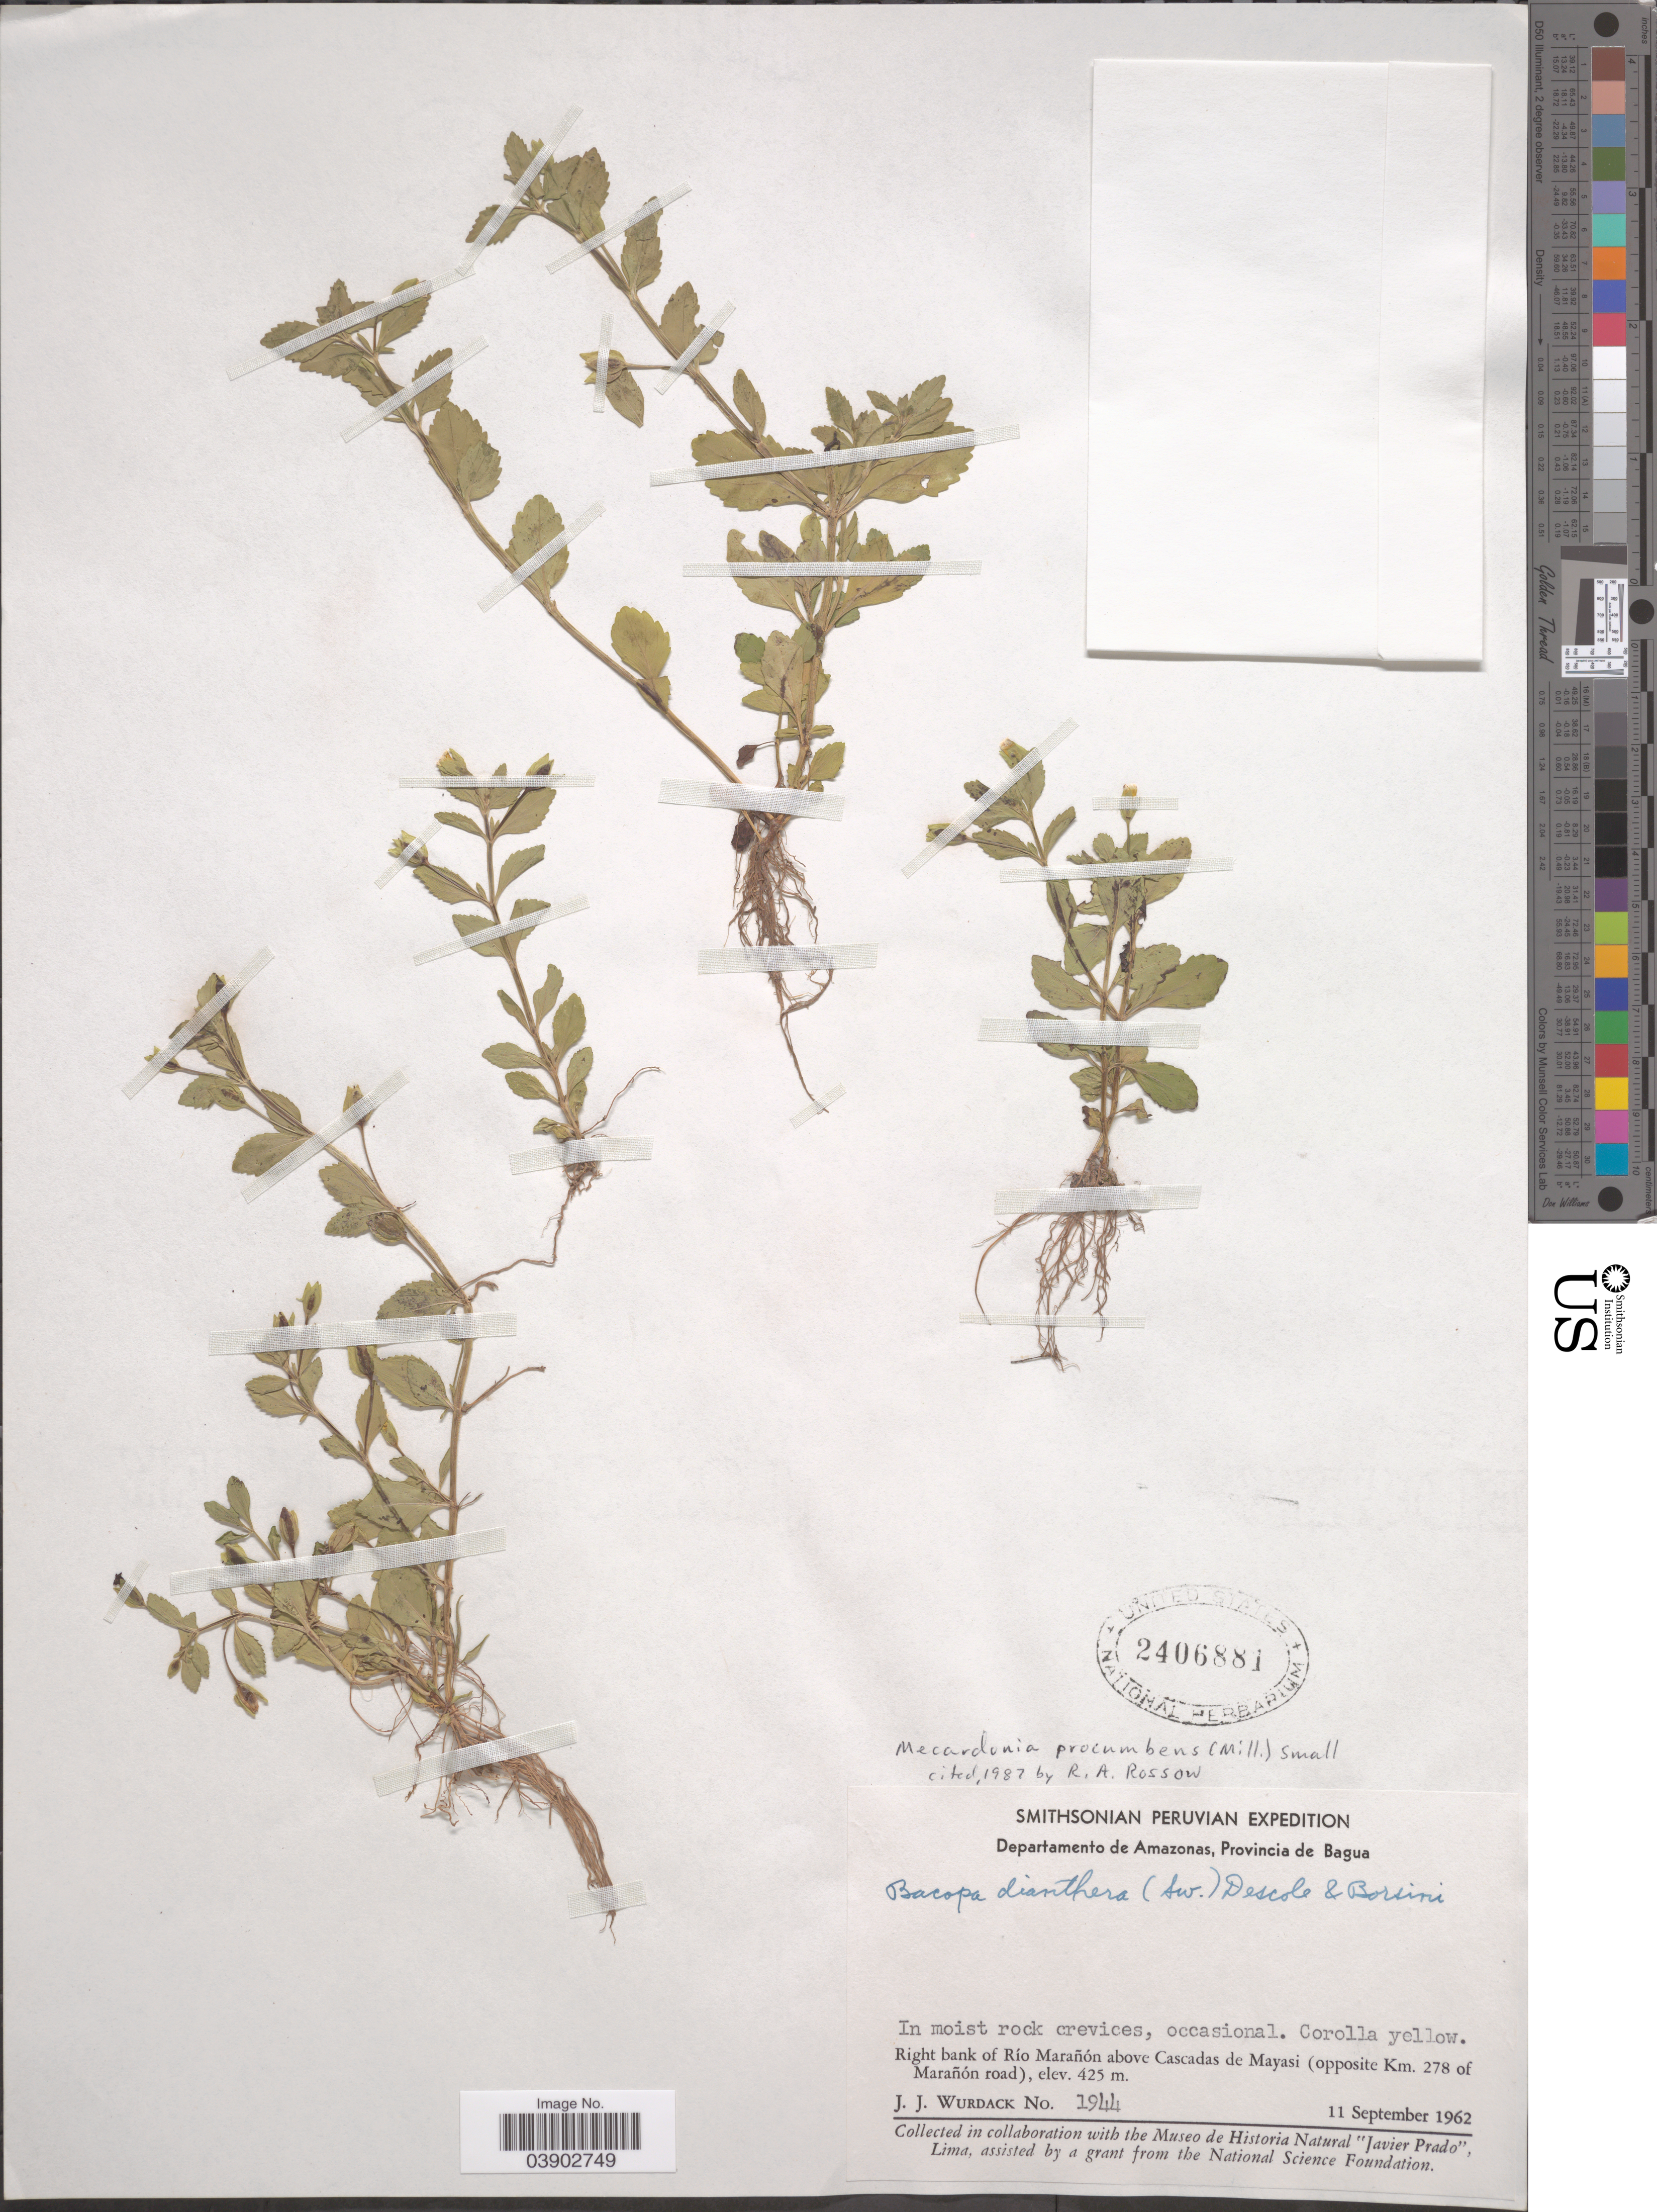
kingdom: Plantae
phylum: Tracheophyta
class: Magnoliopsida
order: Lamiales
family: Plantaginaceae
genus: Mecardonia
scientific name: Mecardonia procumbens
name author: (Mill.) Small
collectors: J. J. Wurdack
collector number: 1944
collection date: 1962-09-11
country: Peru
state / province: Amazonas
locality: Departamento de Amazonas, Provincia de Bagua. Right bank of Río Marañón above Cascadas de Mayasi (opposite Km. 278 of Marañón road).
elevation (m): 425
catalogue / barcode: US 2406881